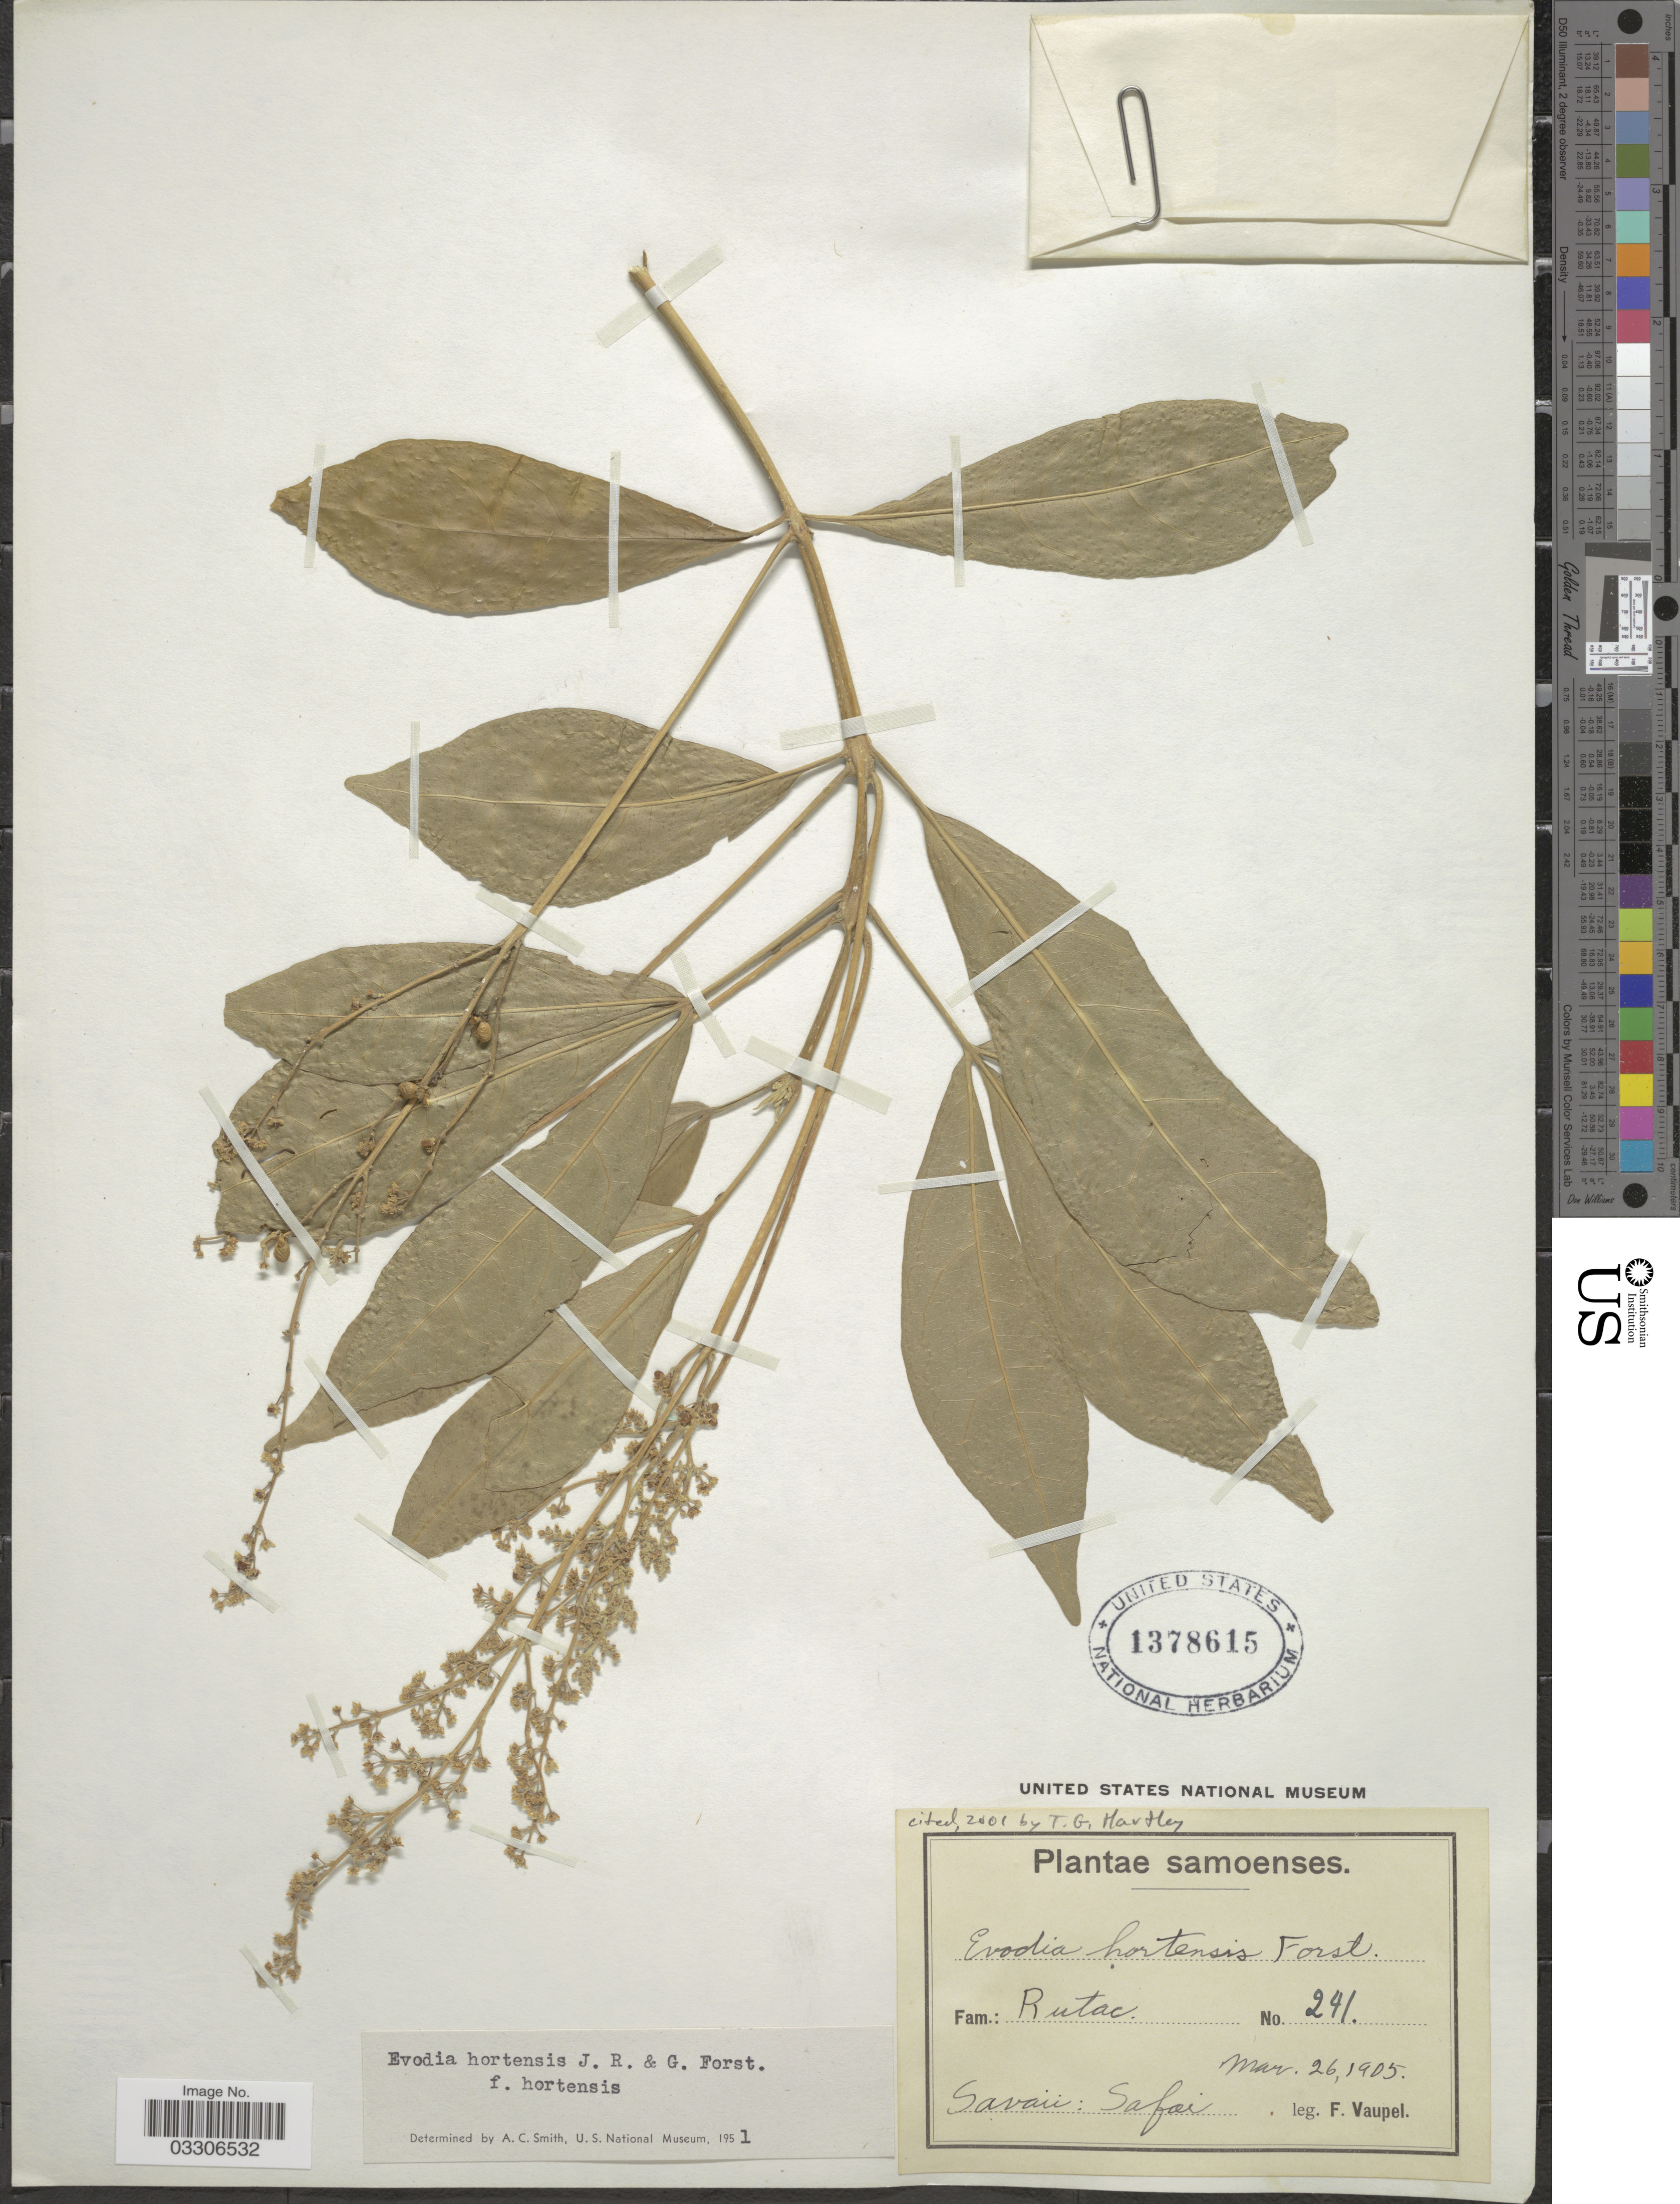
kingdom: Plantae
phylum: Tracheophyta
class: Magnoliopsida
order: Sapindales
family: Rutaceae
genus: Euodia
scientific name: Euodia hortensis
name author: J.R. Forst. & G. Forst.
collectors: F. Vaupel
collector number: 241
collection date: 1905-03-26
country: Samoa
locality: Samoenses. Savaii: Safai.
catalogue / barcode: US 1378615